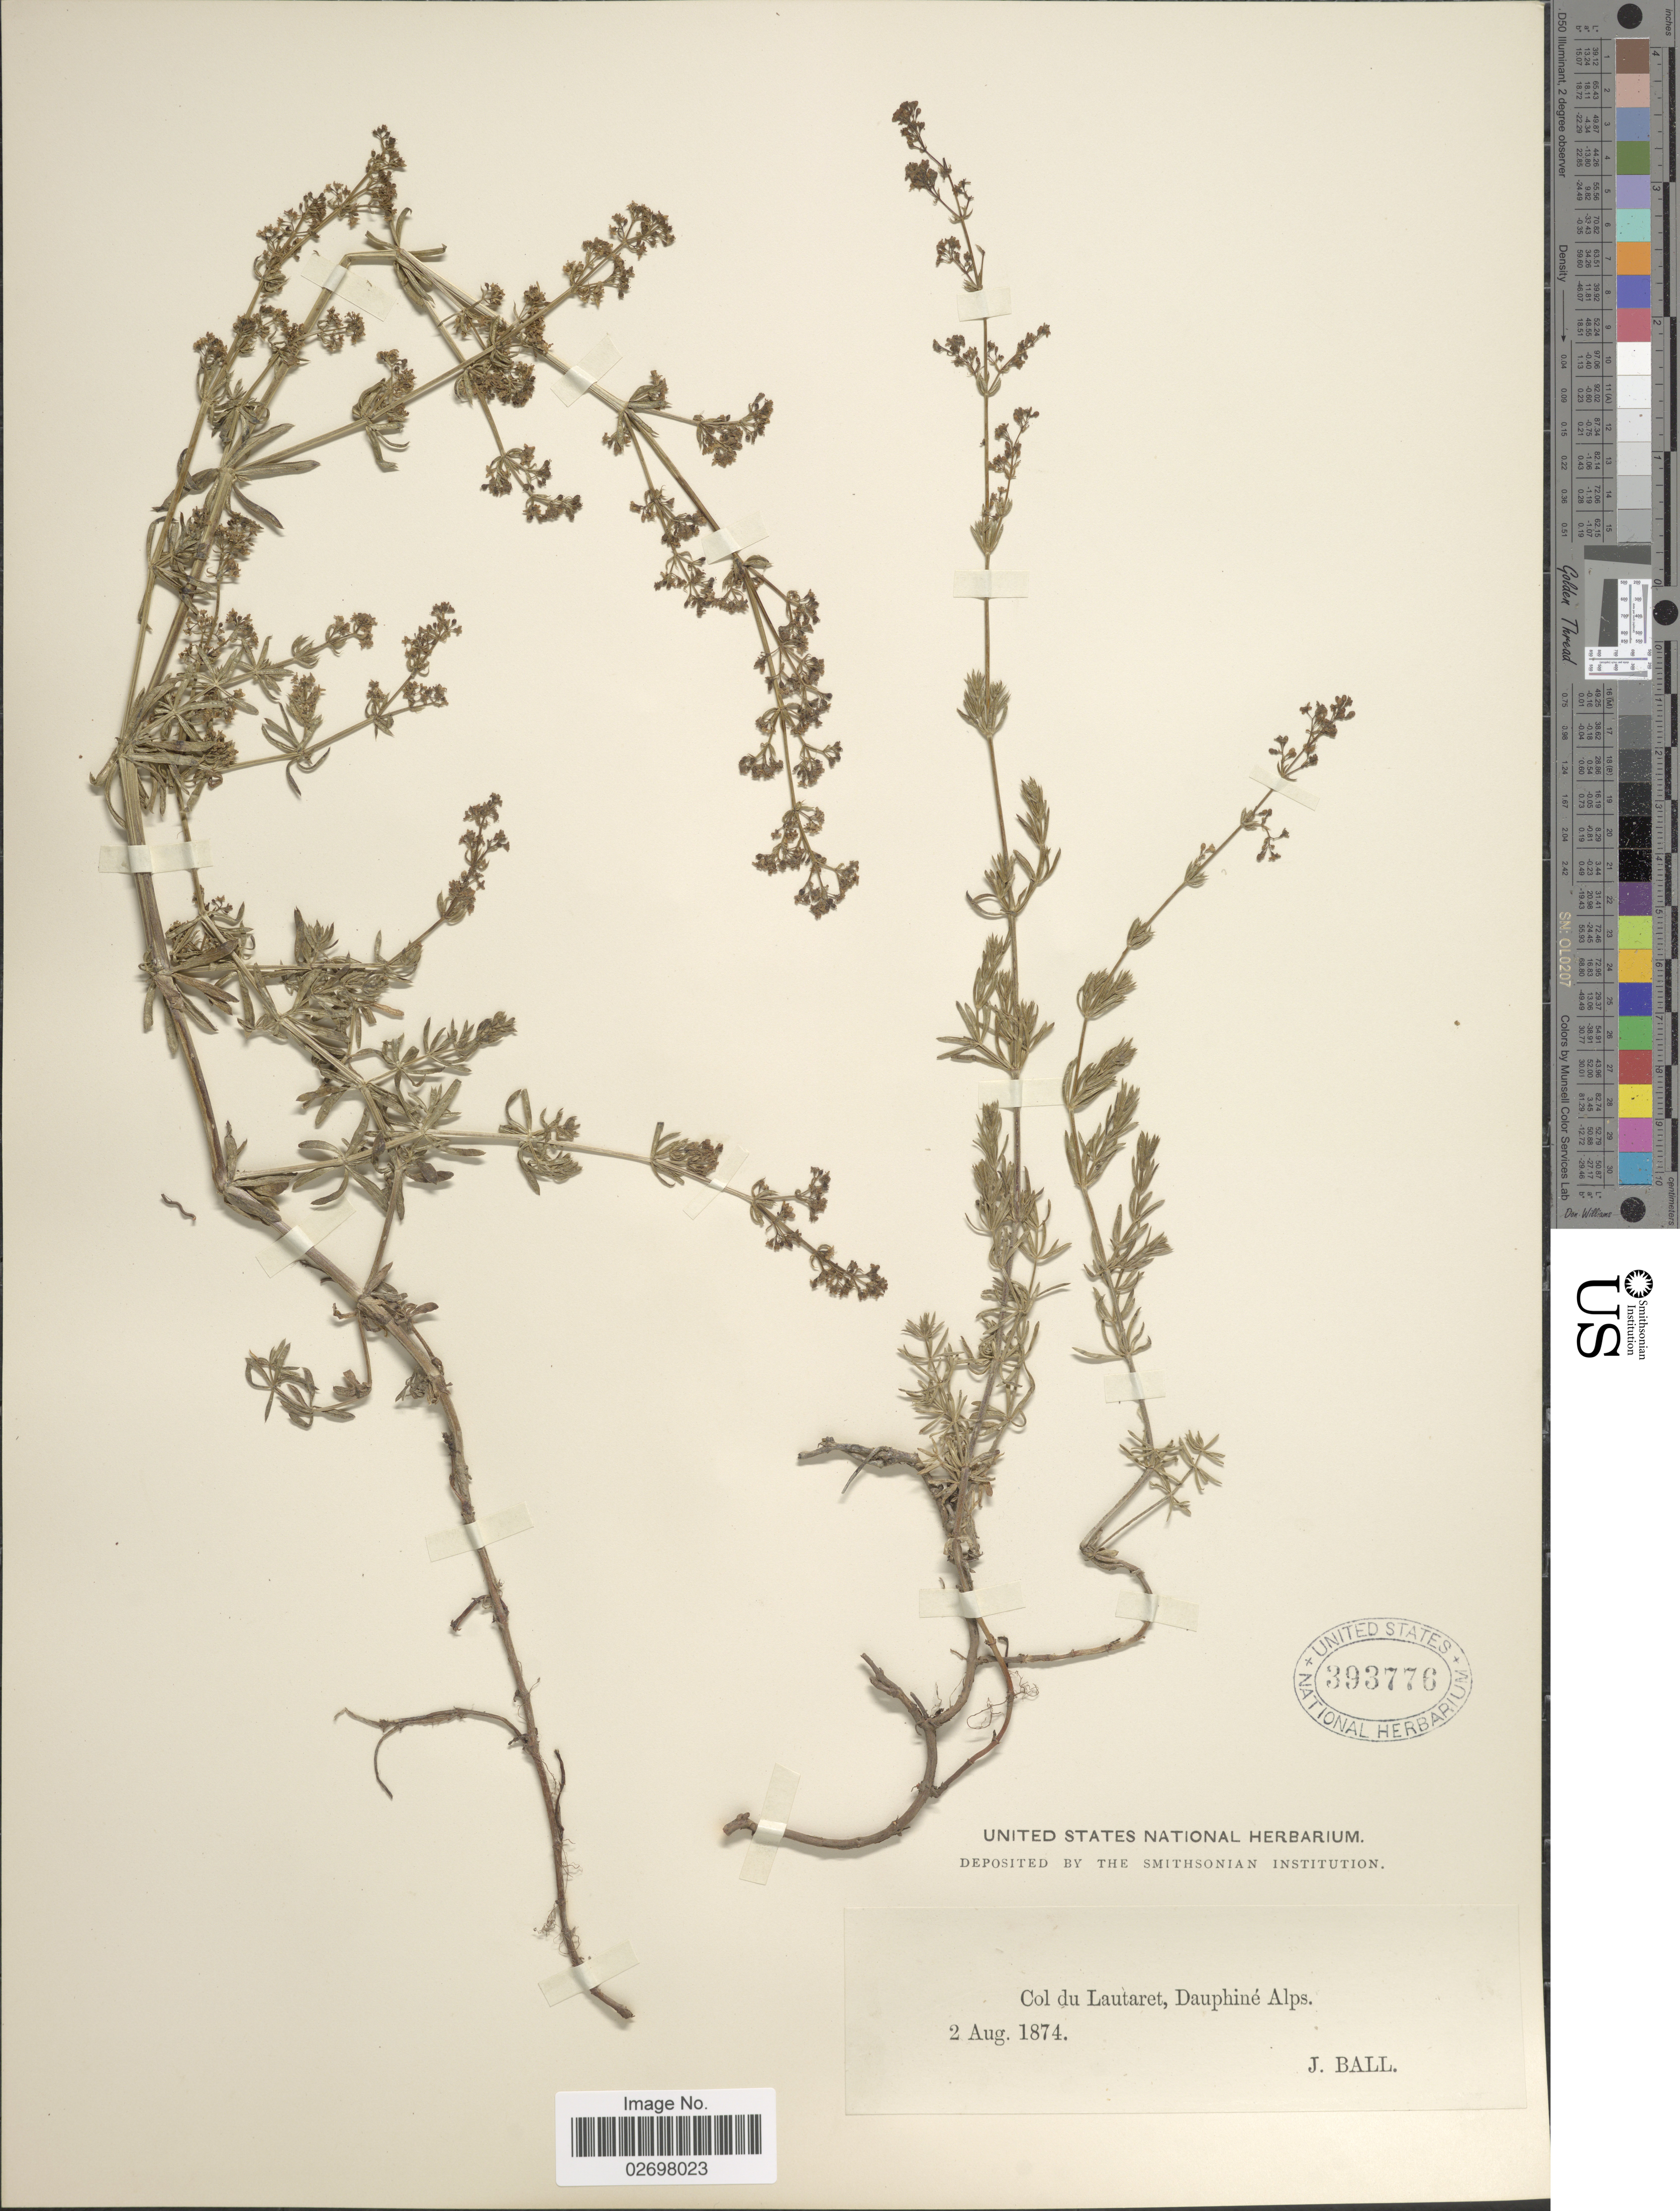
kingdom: Plantae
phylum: Tracheophyta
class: Magnoliopsida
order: Gentianales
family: Rubiaceae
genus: Galium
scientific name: Galium sp.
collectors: J. Ball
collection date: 1874-08-02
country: France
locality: Col du Lautaret, Dauphine Alps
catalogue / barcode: US 393776